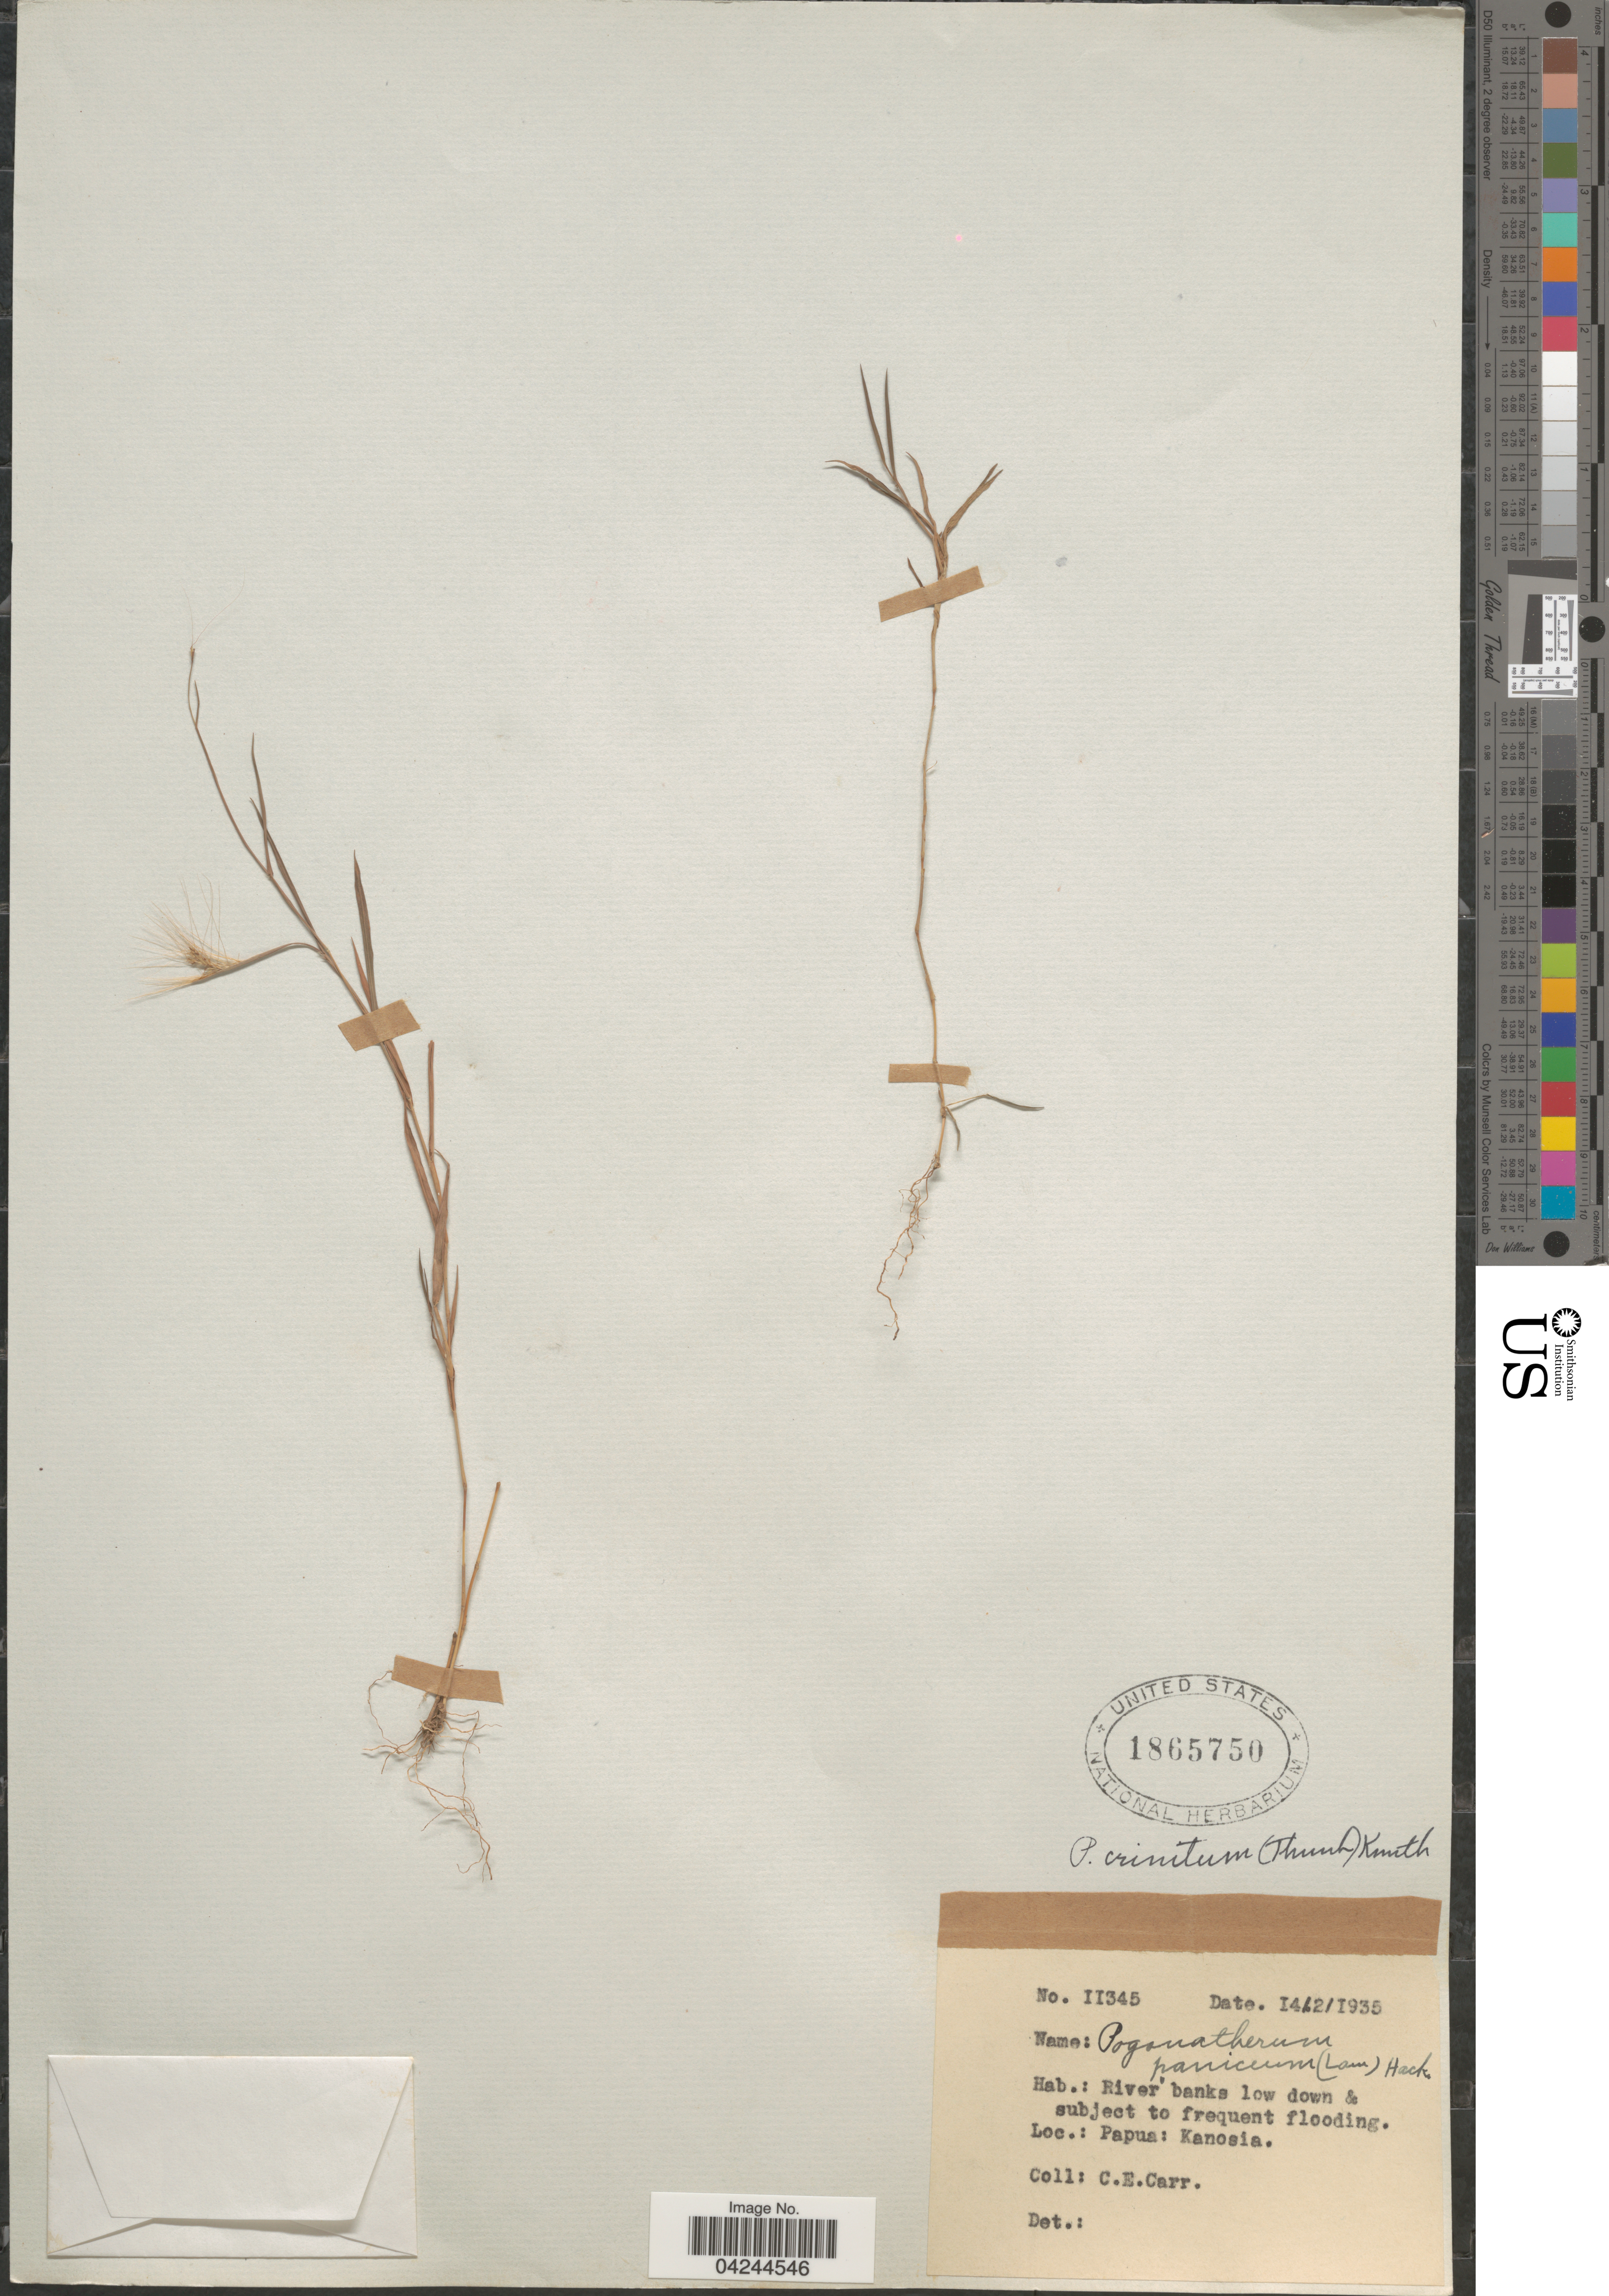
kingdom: Plantae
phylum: Tracheophyta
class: Liliopsida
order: Poales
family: Poaceae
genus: Pogonatherum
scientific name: Pogonatherum crinitum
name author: (Thunb.) Kunth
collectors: C. Carr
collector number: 11345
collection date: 1935-02-14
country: Indonesia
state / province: Papua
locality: Kanosia.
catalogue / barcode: US 1865750